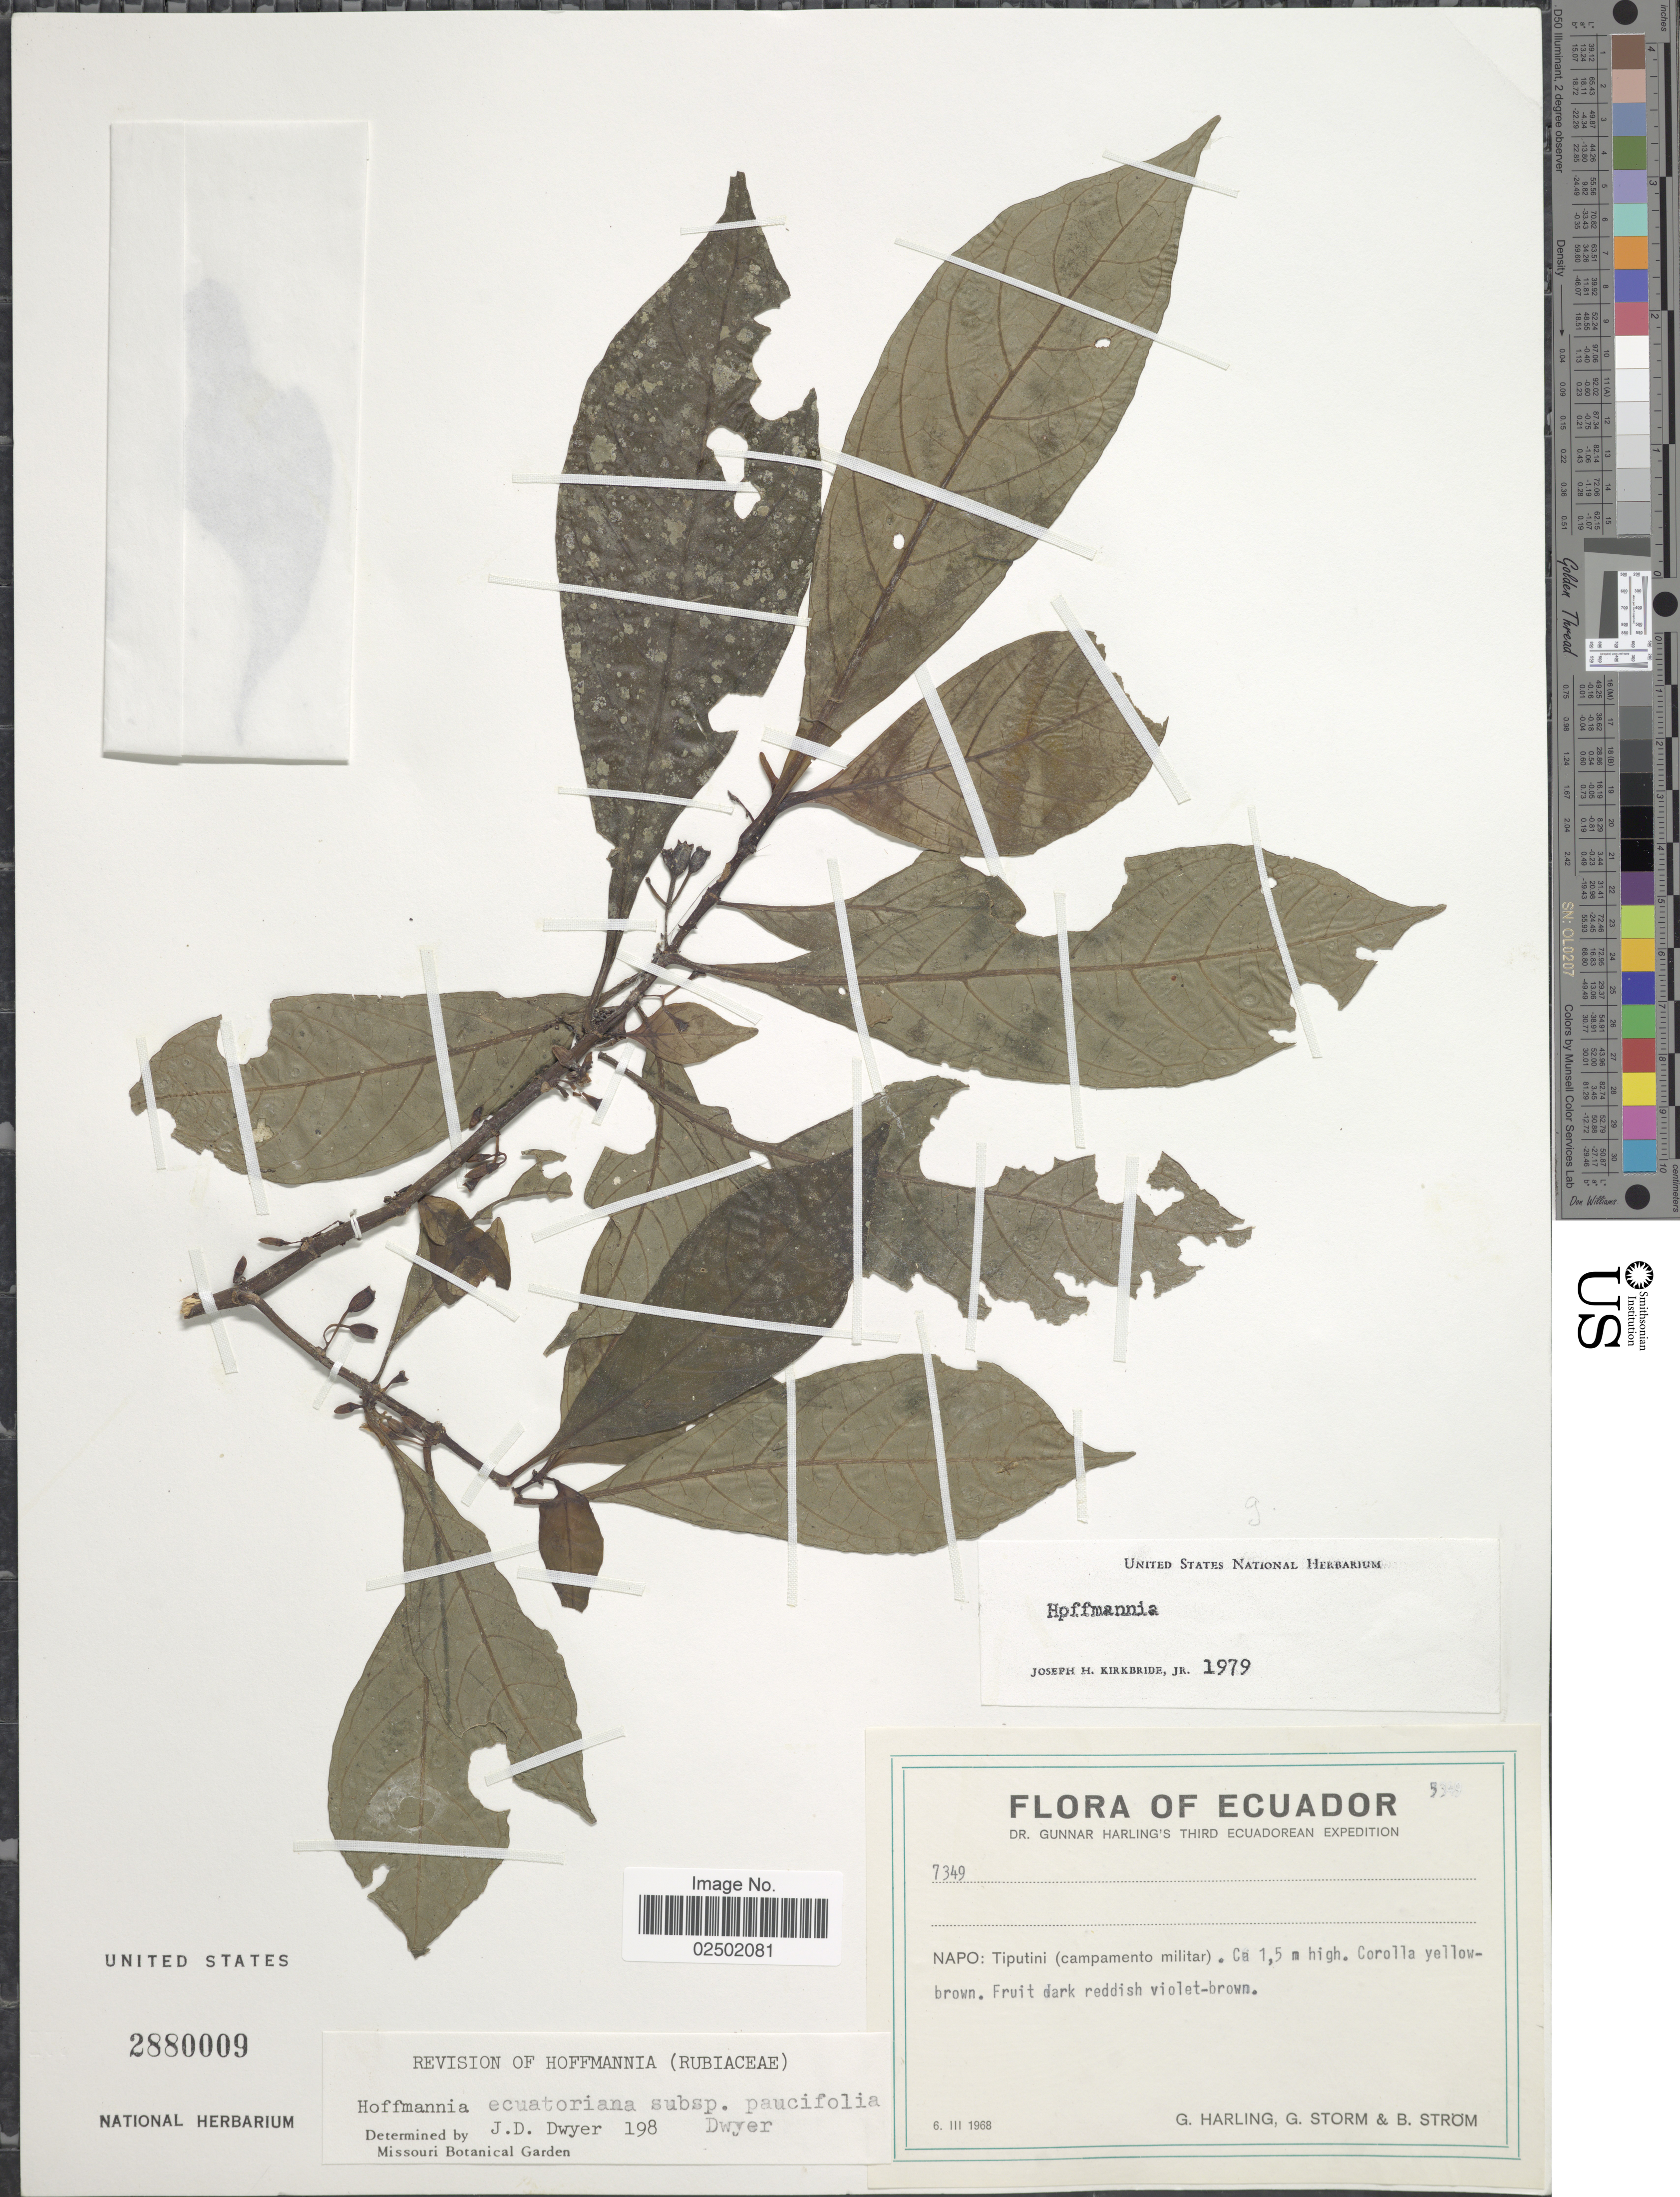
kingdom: Plantae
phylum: Tracheophyta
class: Magnoliopsida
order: Gentianales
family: Rubiaceae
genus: Hoffmannia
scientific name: Hoffmannia ecuatoriana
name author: Standl.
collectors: G. Harling, G. Storm & B. Ström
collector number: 7349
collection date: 1968-03-06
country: Ecuador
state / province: Napo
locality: Tiputini (campamento militar)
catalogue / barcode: US 2880009